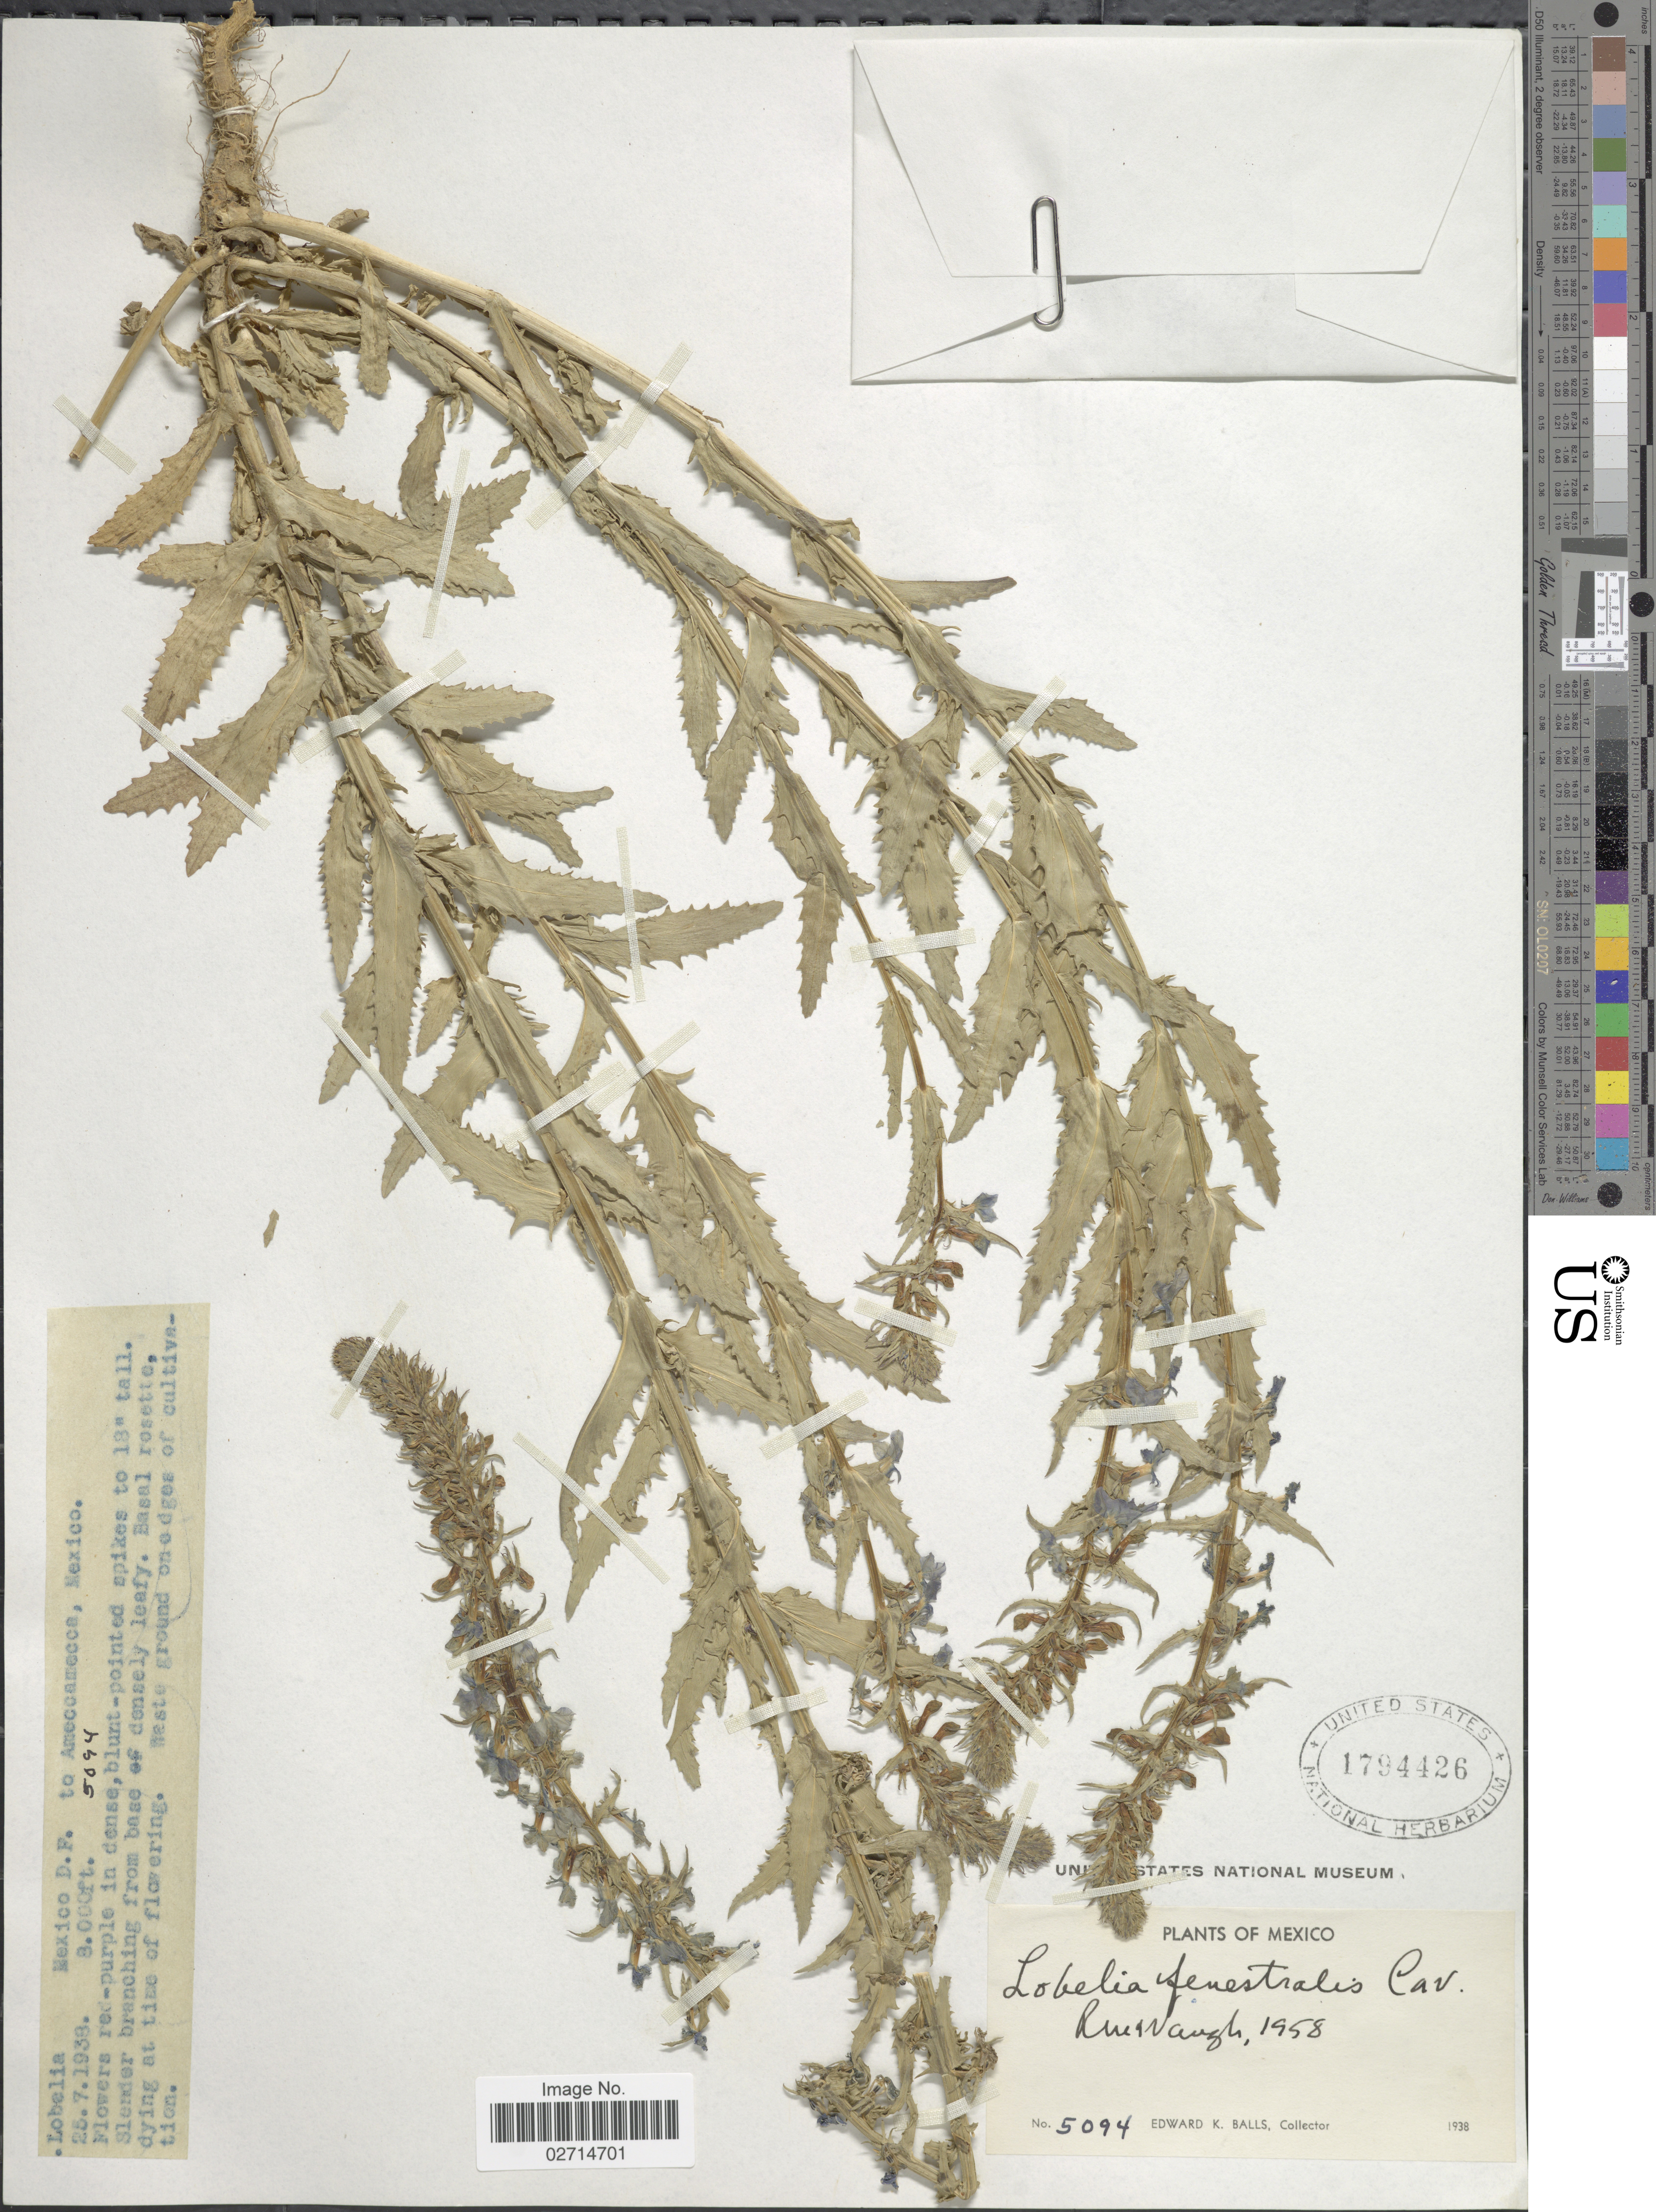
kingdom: Plantae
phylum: Tracheophyta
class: Magnoliopsida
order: Asterales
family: Campanulaceae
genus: Lobelia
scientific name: Lobelia fenestralis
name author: Cav.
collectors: E. K. Balls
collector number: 5094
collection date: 1938-07-25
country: Mexico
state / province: Distrito Federal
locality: Mexico D.F. to Ameccamecca.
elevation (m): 2438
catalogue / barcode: US 1794426